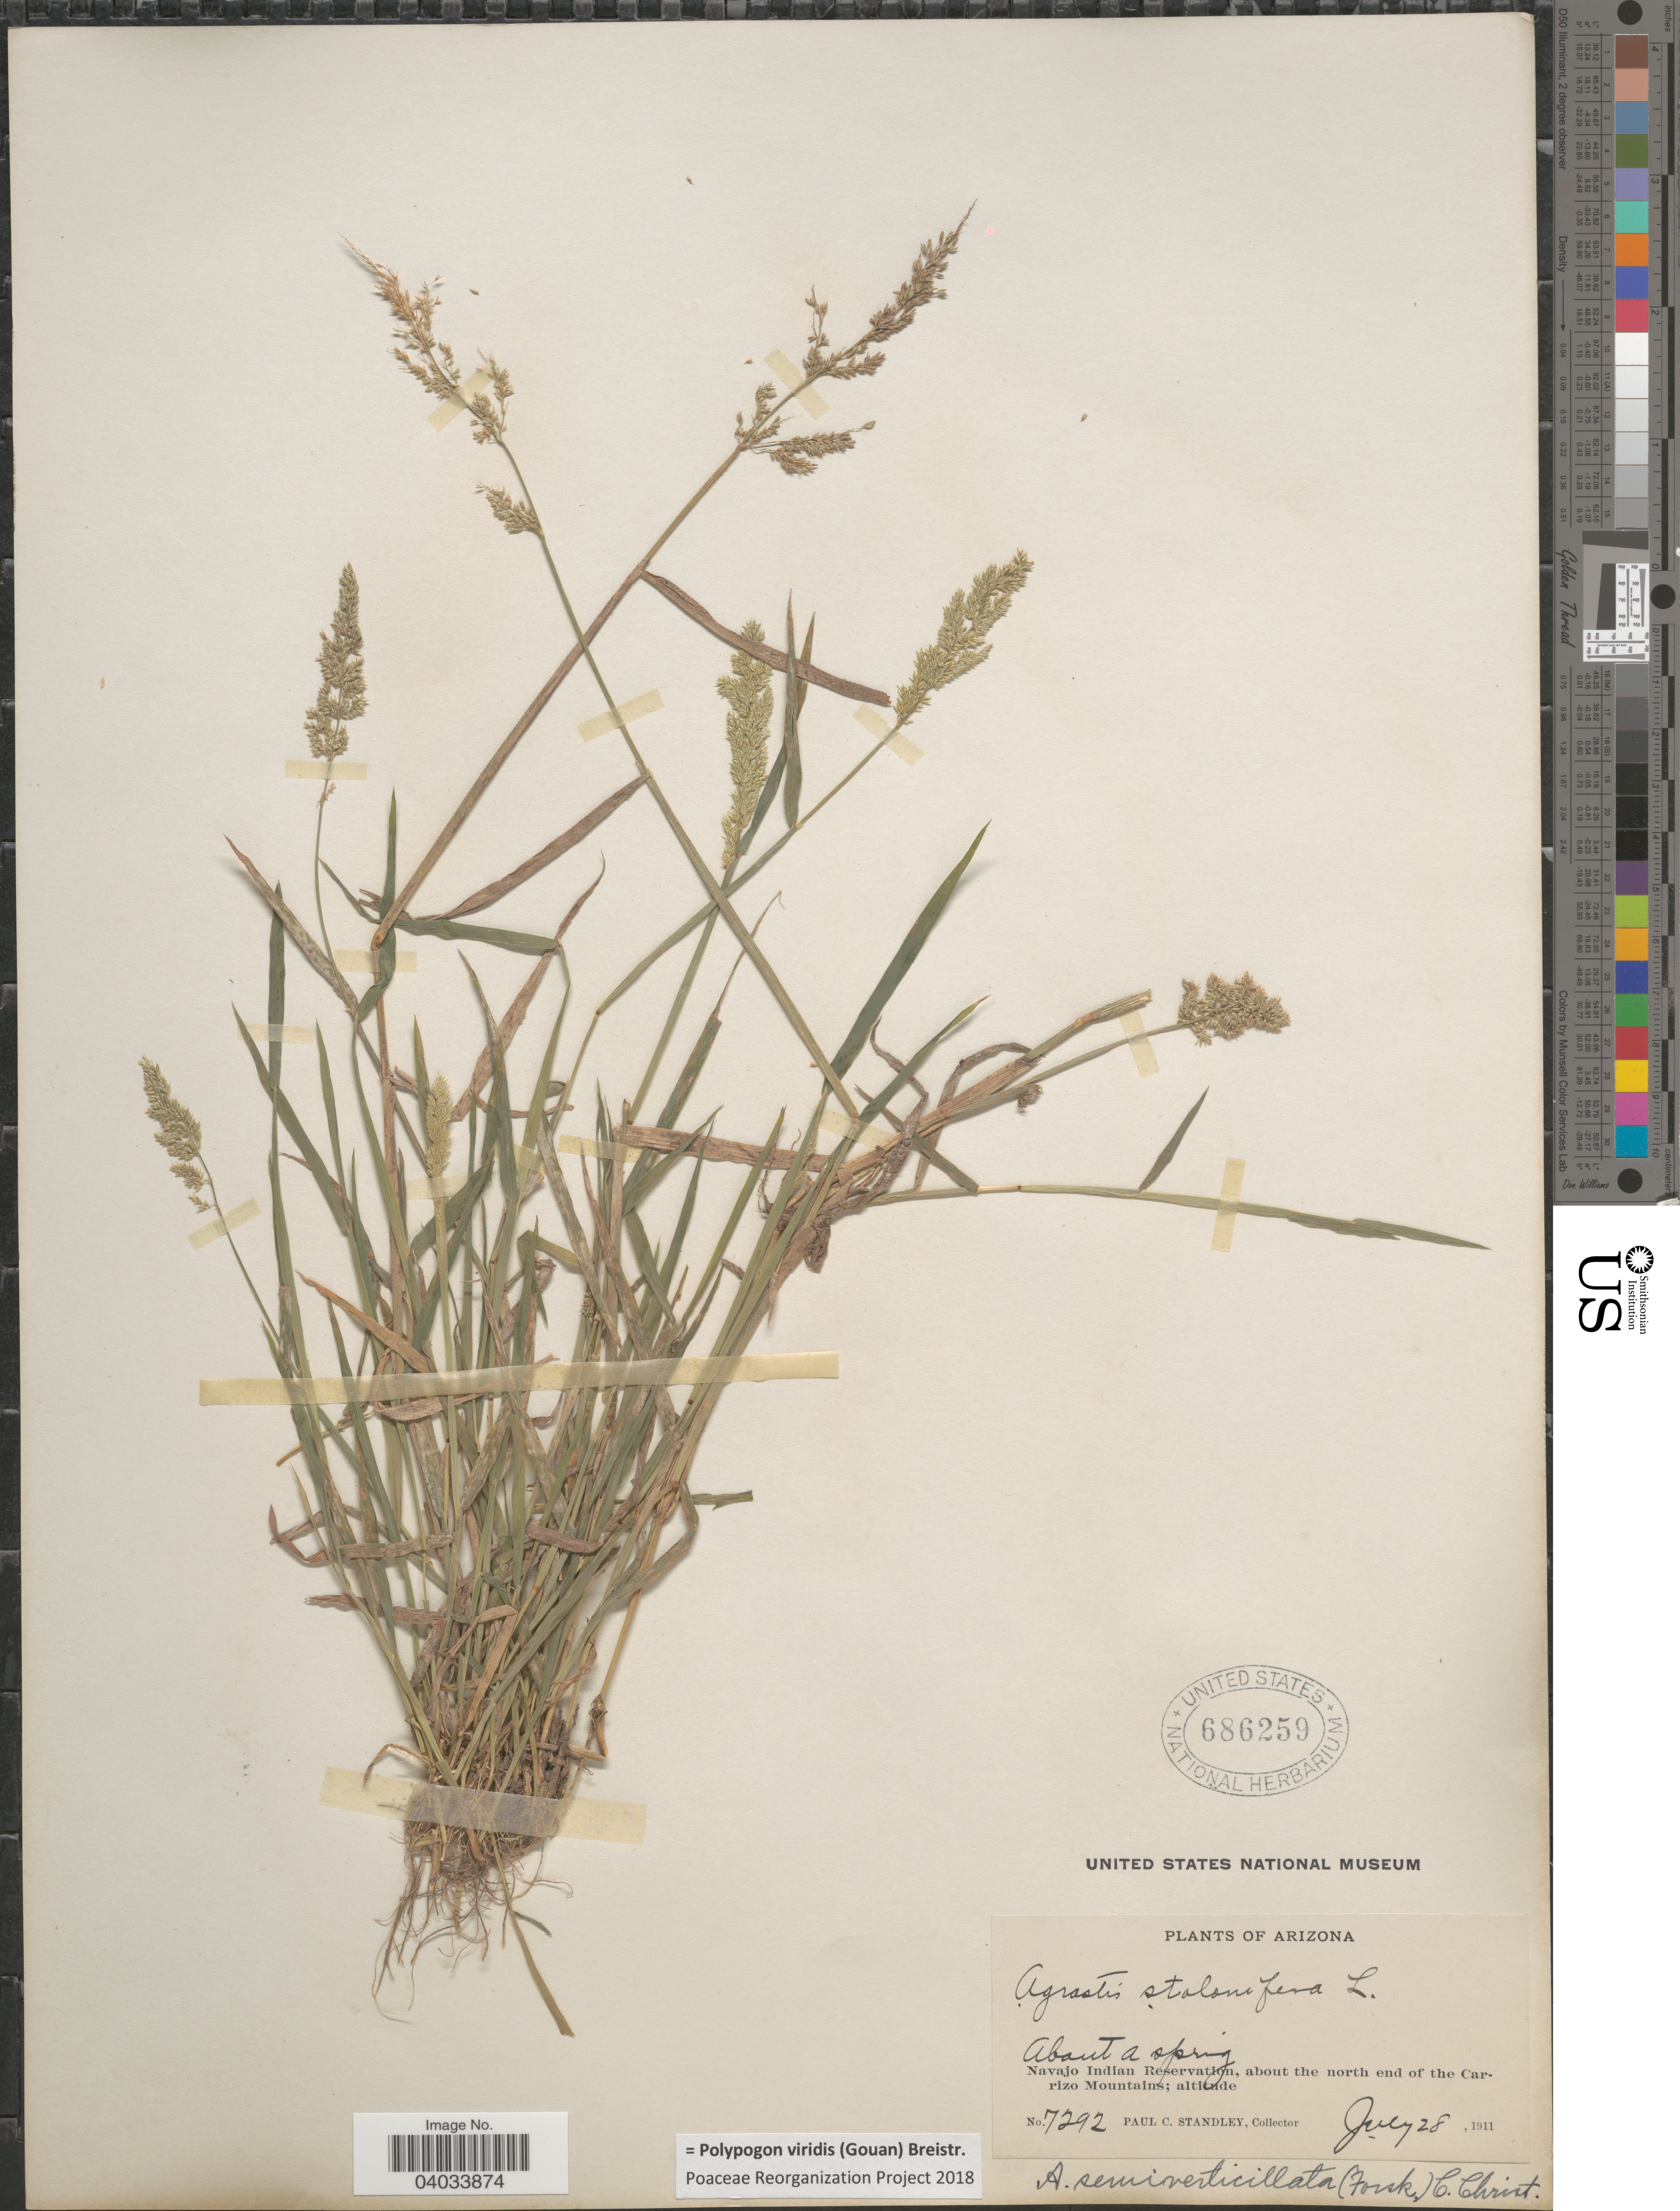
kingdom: Plantae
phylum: Tracheophyta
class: Liliopsida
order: Poales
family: Poaceae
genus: Polypogon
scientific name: Polypogon viridis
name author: (Gouan) Breistroffer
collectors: P. C. Standley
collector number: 7292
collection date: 1911-07-28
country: United States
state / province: Arizona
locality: About a spring. Navajo Indian Reservation, about the north end of the Carrizo Mountains.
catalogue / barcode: US 686259